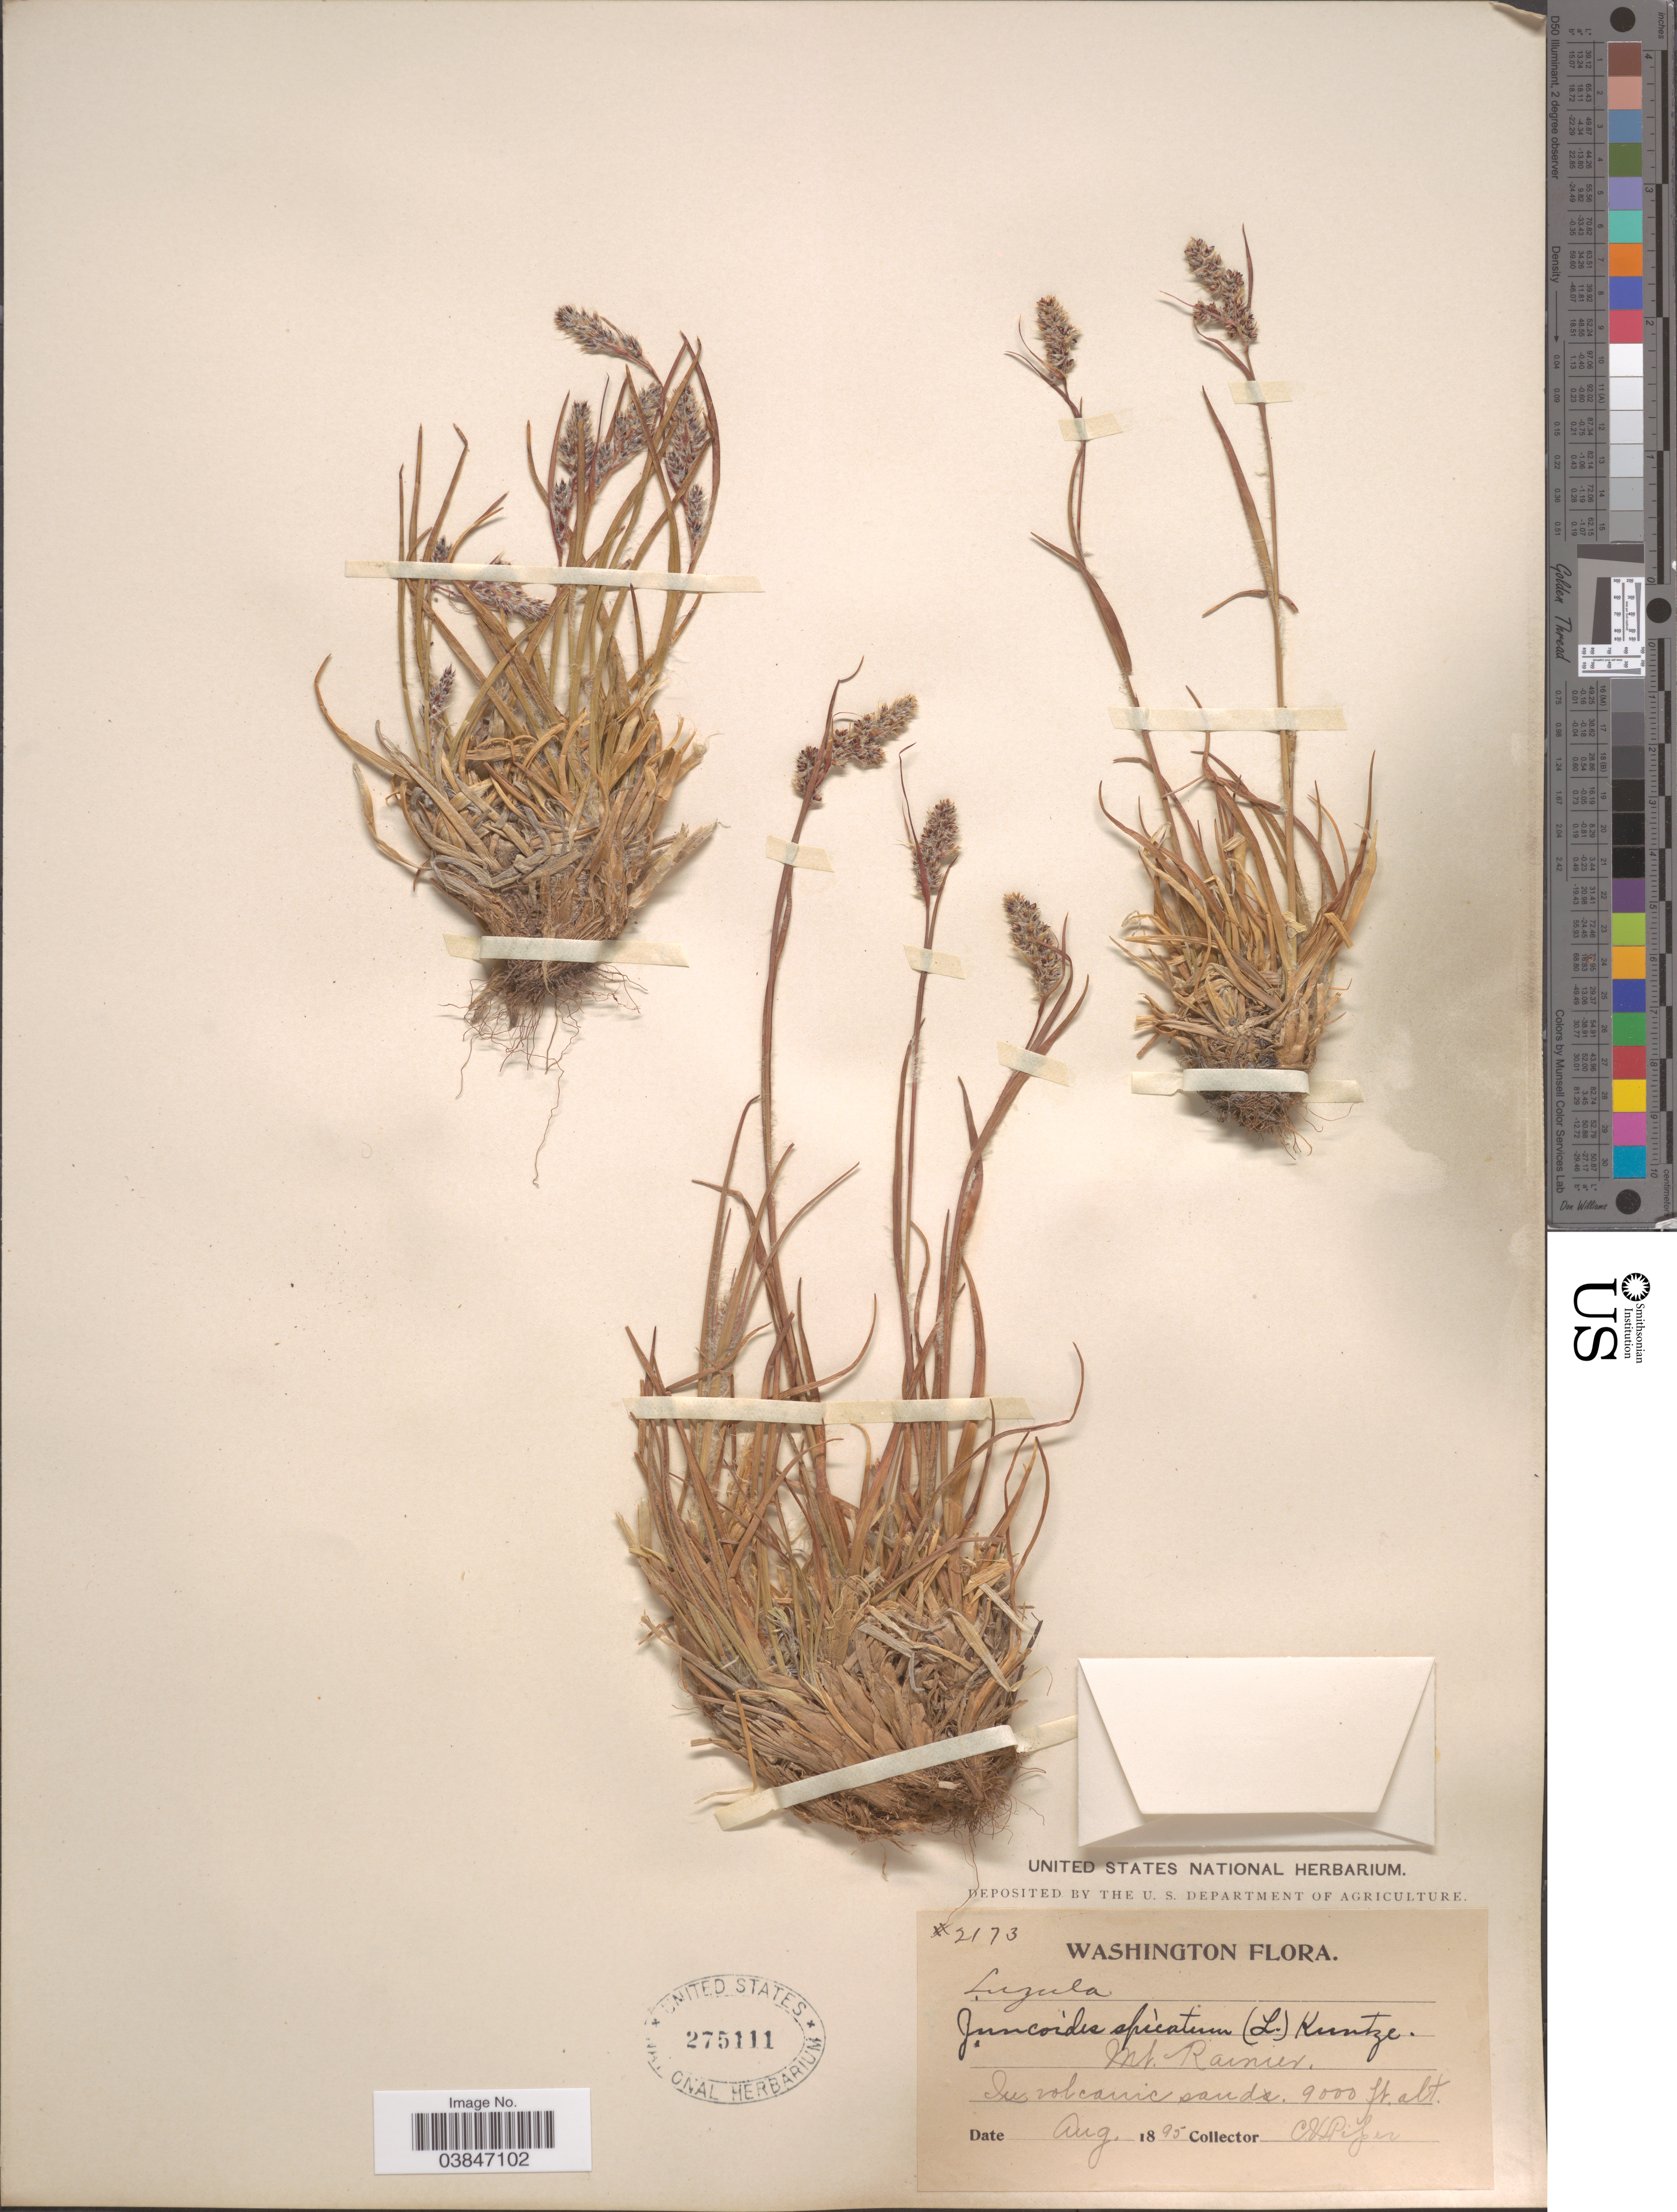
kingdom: Plantae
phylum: Tracheophyta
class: Liliopsida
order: Poales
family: Juncaceae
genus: Luzula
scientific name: Luzula spicata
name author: (L.) DC.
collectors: C. V. Piper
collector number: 2173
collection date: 1895-08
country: United States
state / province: Washington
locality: Mt. Rainier.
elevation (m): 2743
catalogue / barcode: US 275111